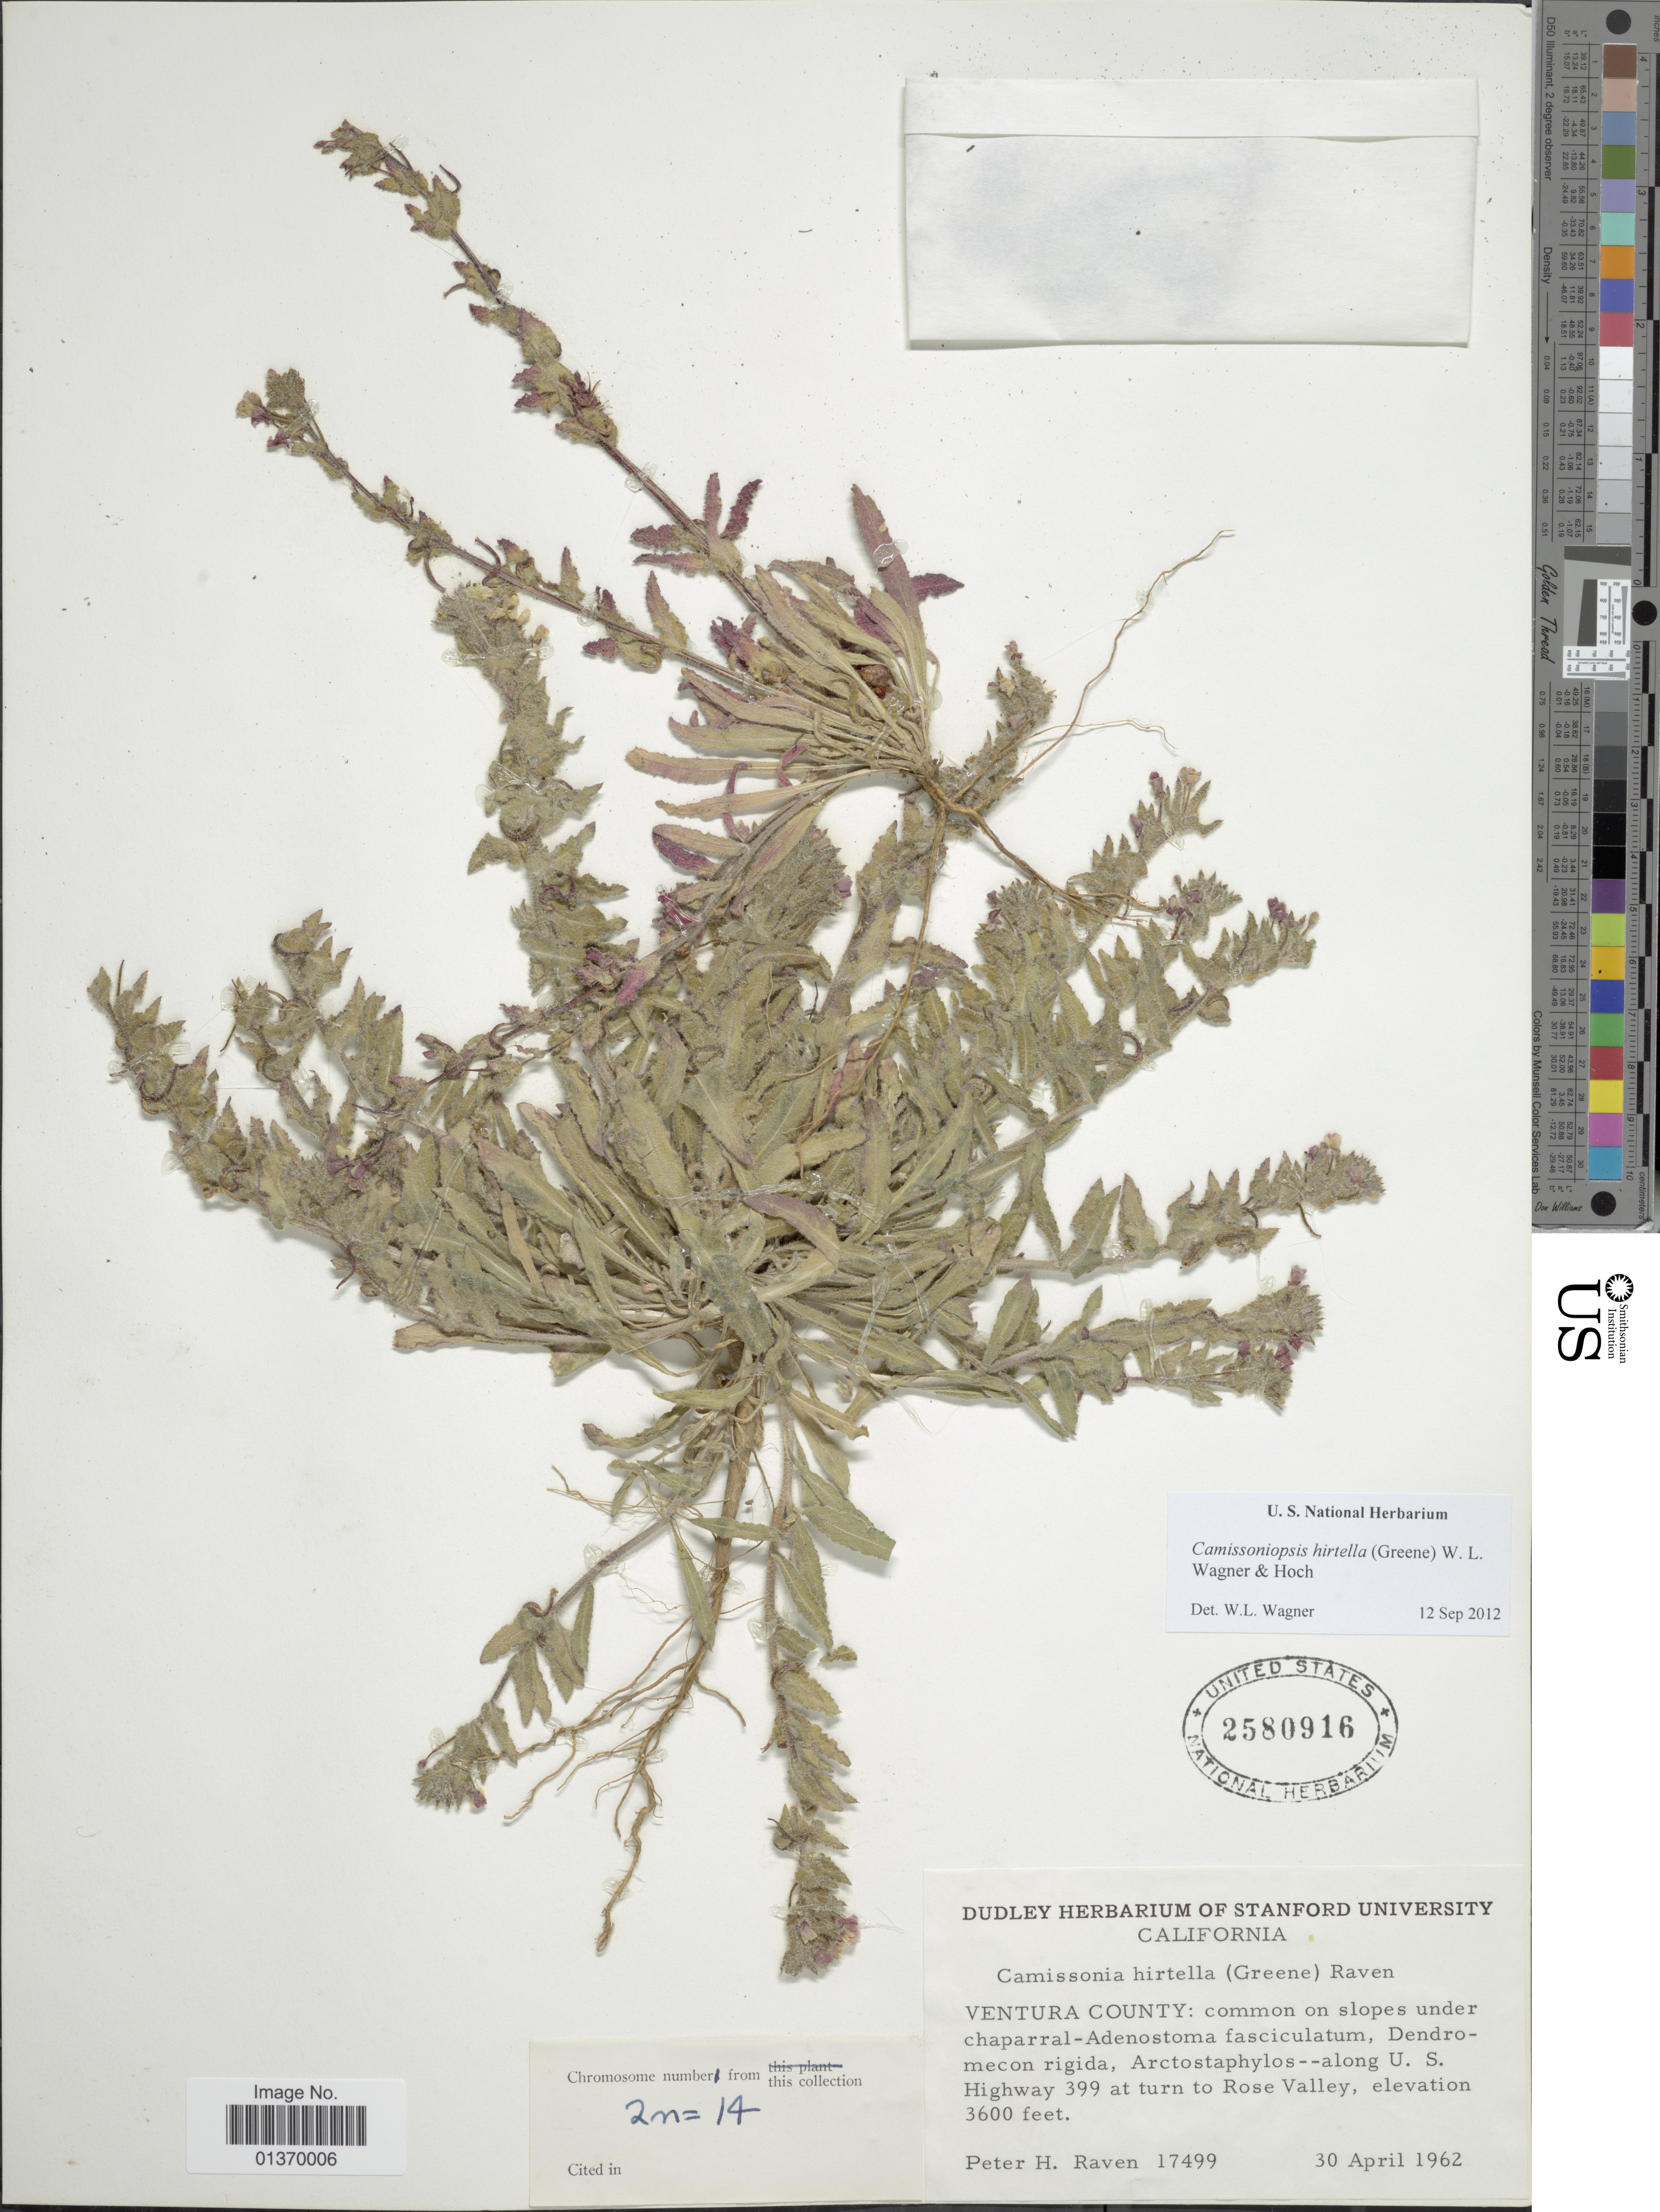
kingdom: Plantae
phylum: Tracheophyta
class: Magnoliopsida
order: Myrtales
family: Onagraceae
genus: Camissoniopsis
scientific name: Camissoniopsis hirtella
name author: (Greene) W.L. Wagner & Hoch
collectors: P. H. Raven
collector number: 17499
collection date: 1962-04-30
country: United States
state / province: California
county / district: Ventura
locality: Ventura County: along U. S. Highway 399 at turn to Rose Valley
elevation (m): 1097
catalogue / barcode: US 2580916